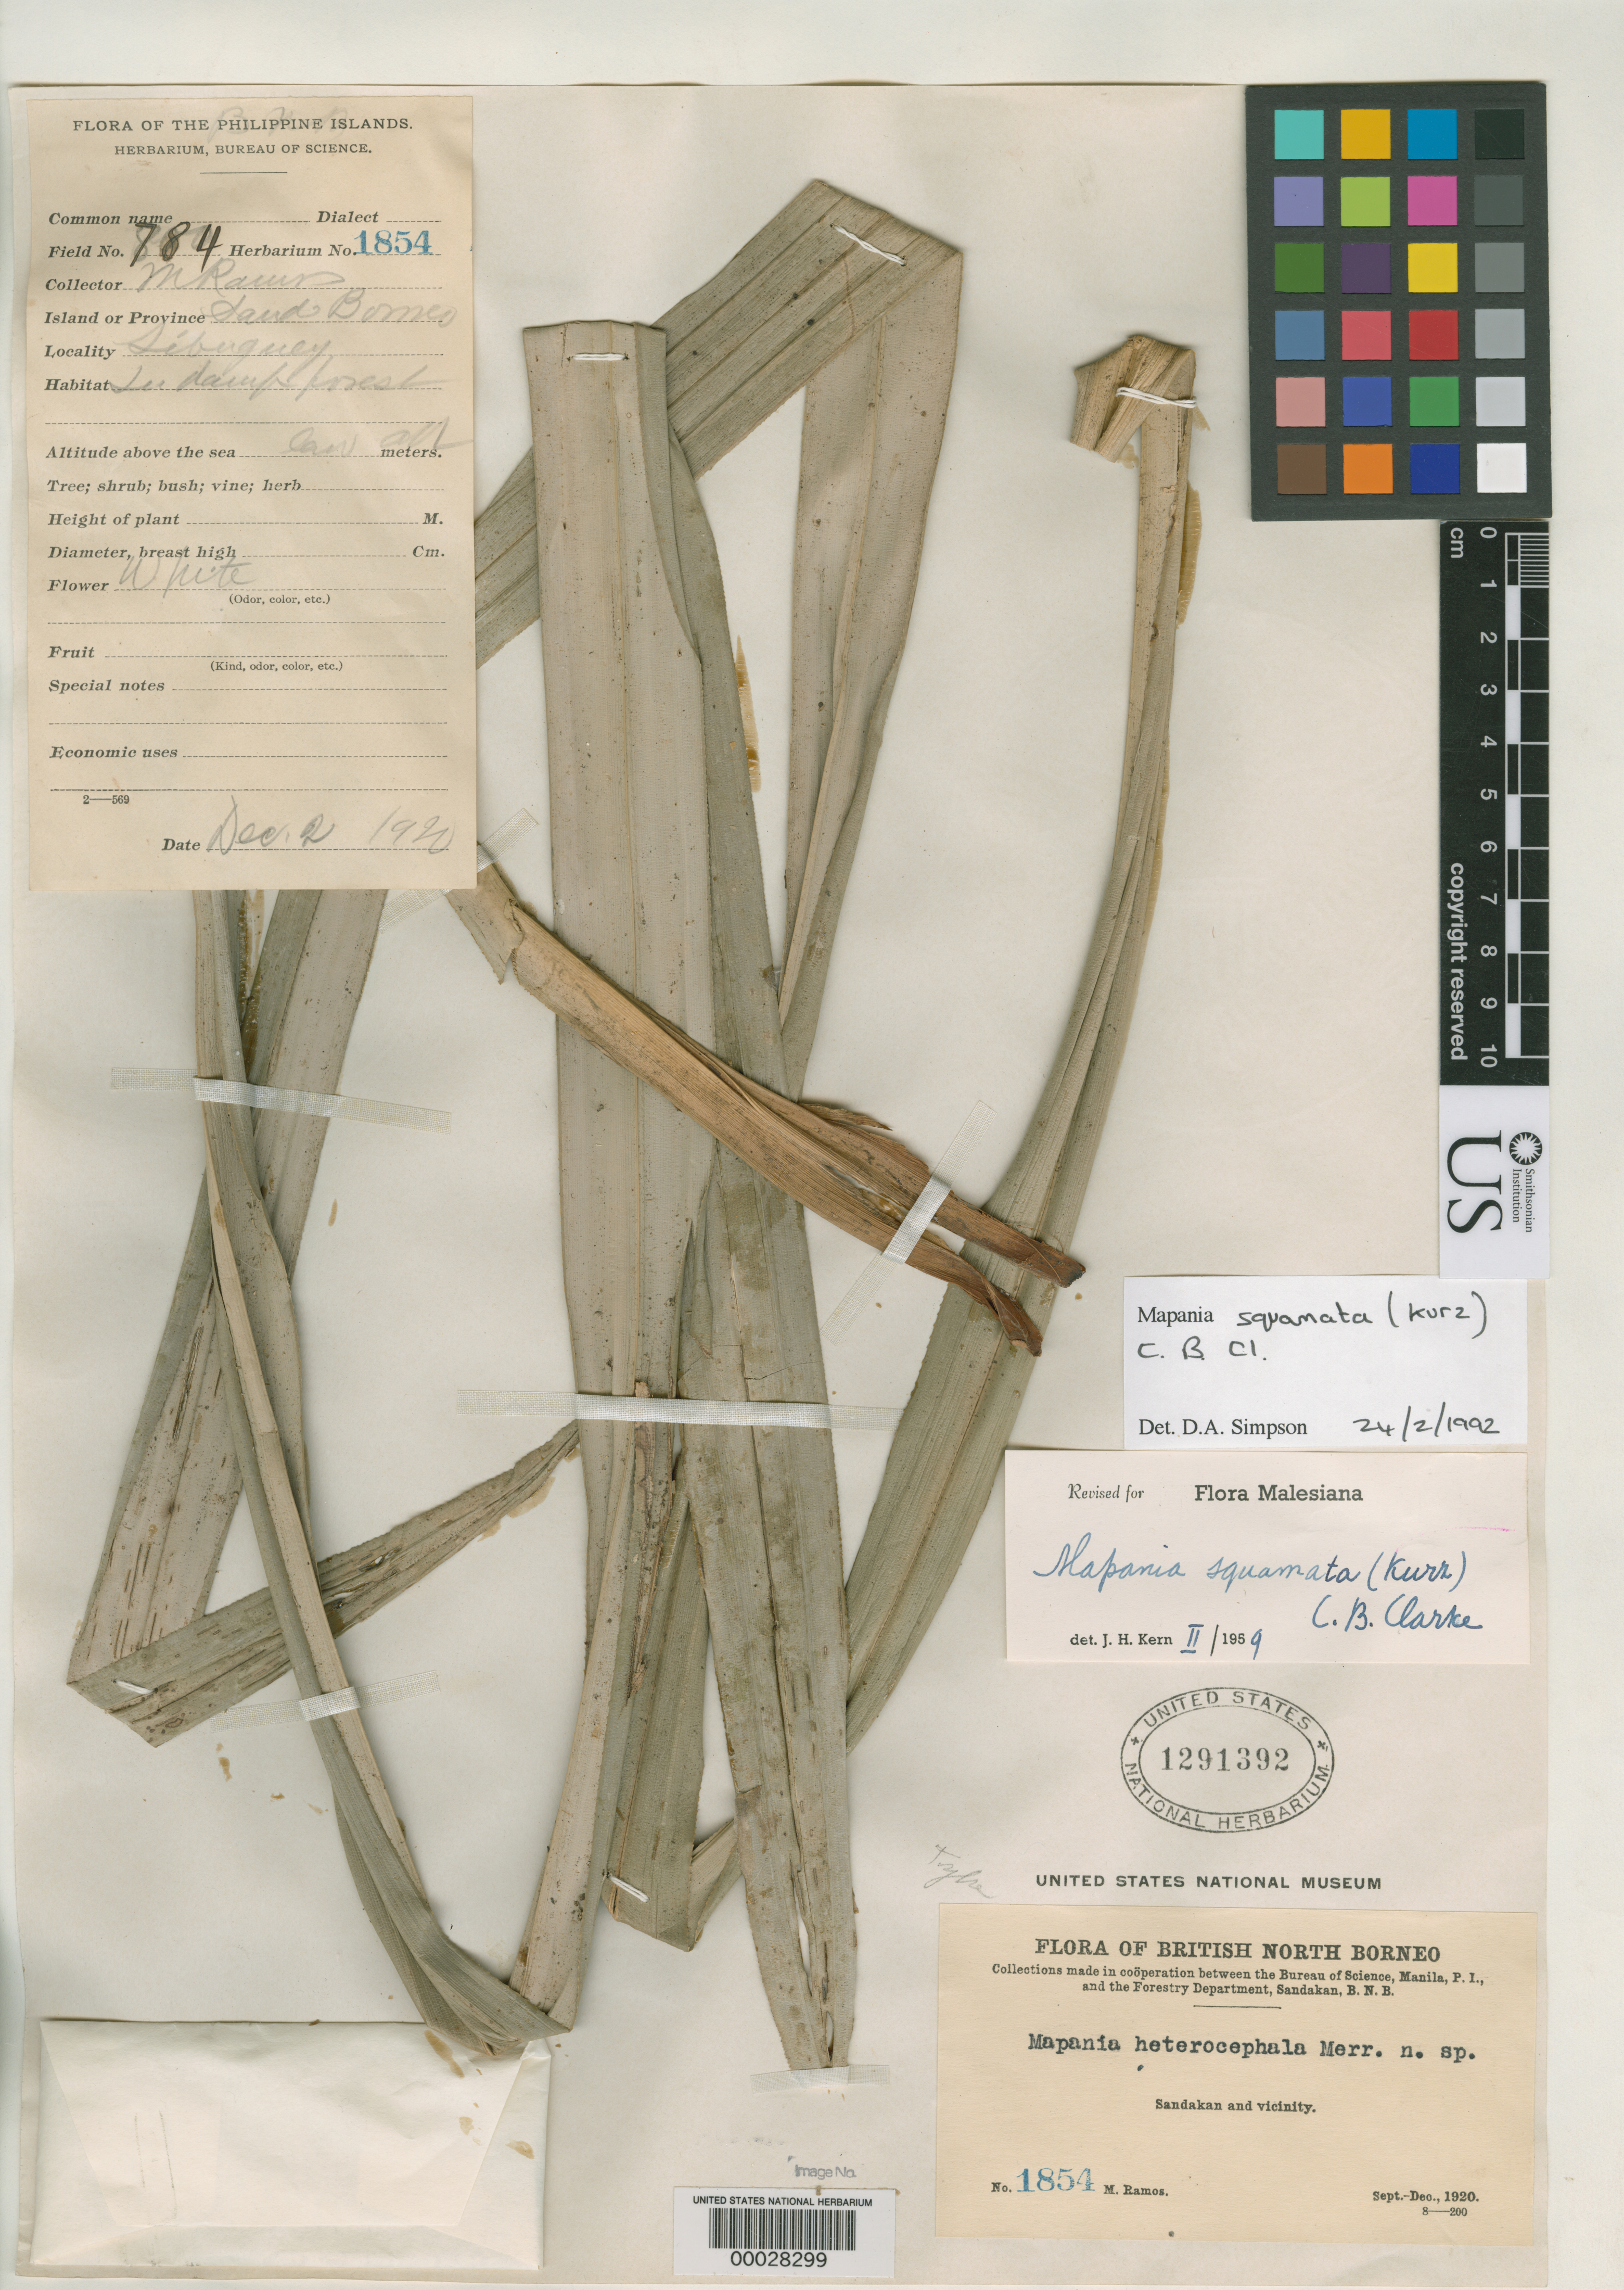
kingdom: Plantae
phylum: Tracheophyta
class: Liliopsida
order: Poales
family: Cyperaceae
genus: Mapania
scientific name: Mapania heterocephala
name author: Merr.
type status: Isotype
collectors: M. Ramos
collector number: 1854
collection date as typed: Sep 1920 to -- Dec 1920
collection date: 1920-09/1920-12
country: Malaysia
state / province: Sabah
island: Borneo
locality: Sandakan & vicinity.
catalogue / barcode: US 1291392